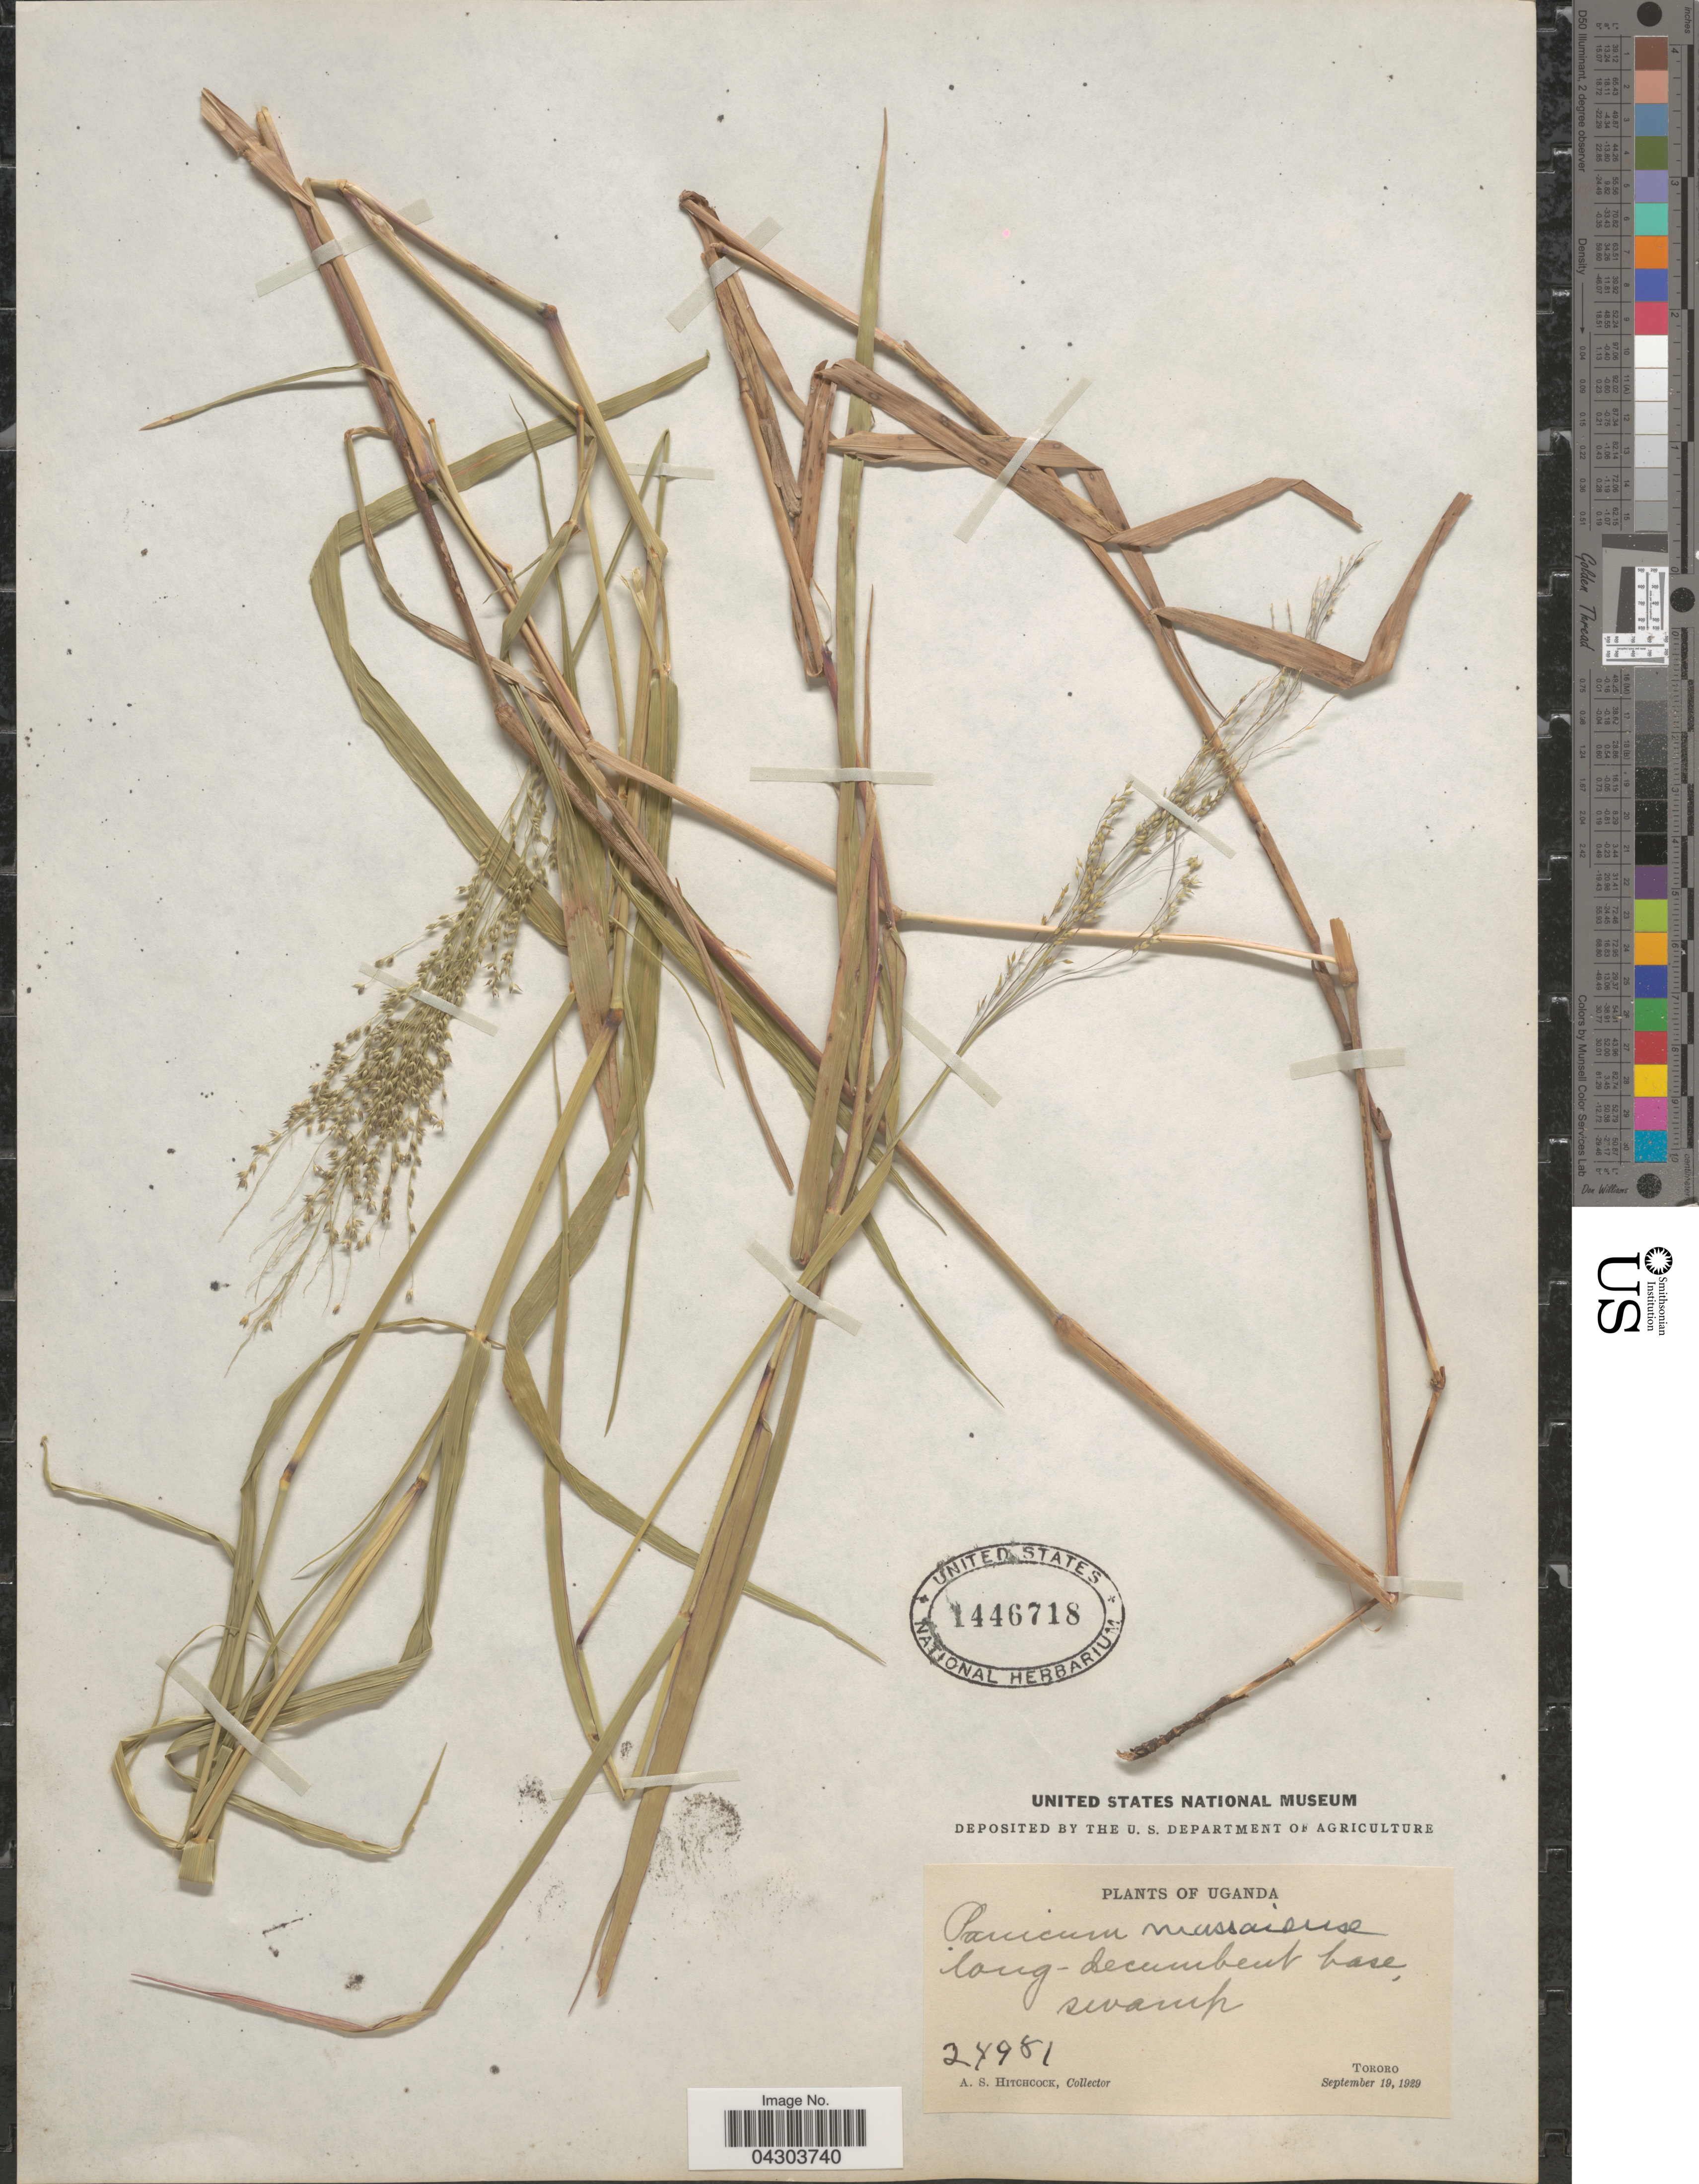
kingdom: Plantae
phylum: Tracheophyta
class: Liliopsida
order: Poales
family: Poaceae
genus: Panicum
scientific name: Panicum massaiense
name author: Mez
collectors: A. S. Hitchcock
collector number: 24981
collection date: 1929-09-19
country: Uganda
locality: Long-decumbent base, swamp. Tororo.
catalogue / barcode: US 1446718